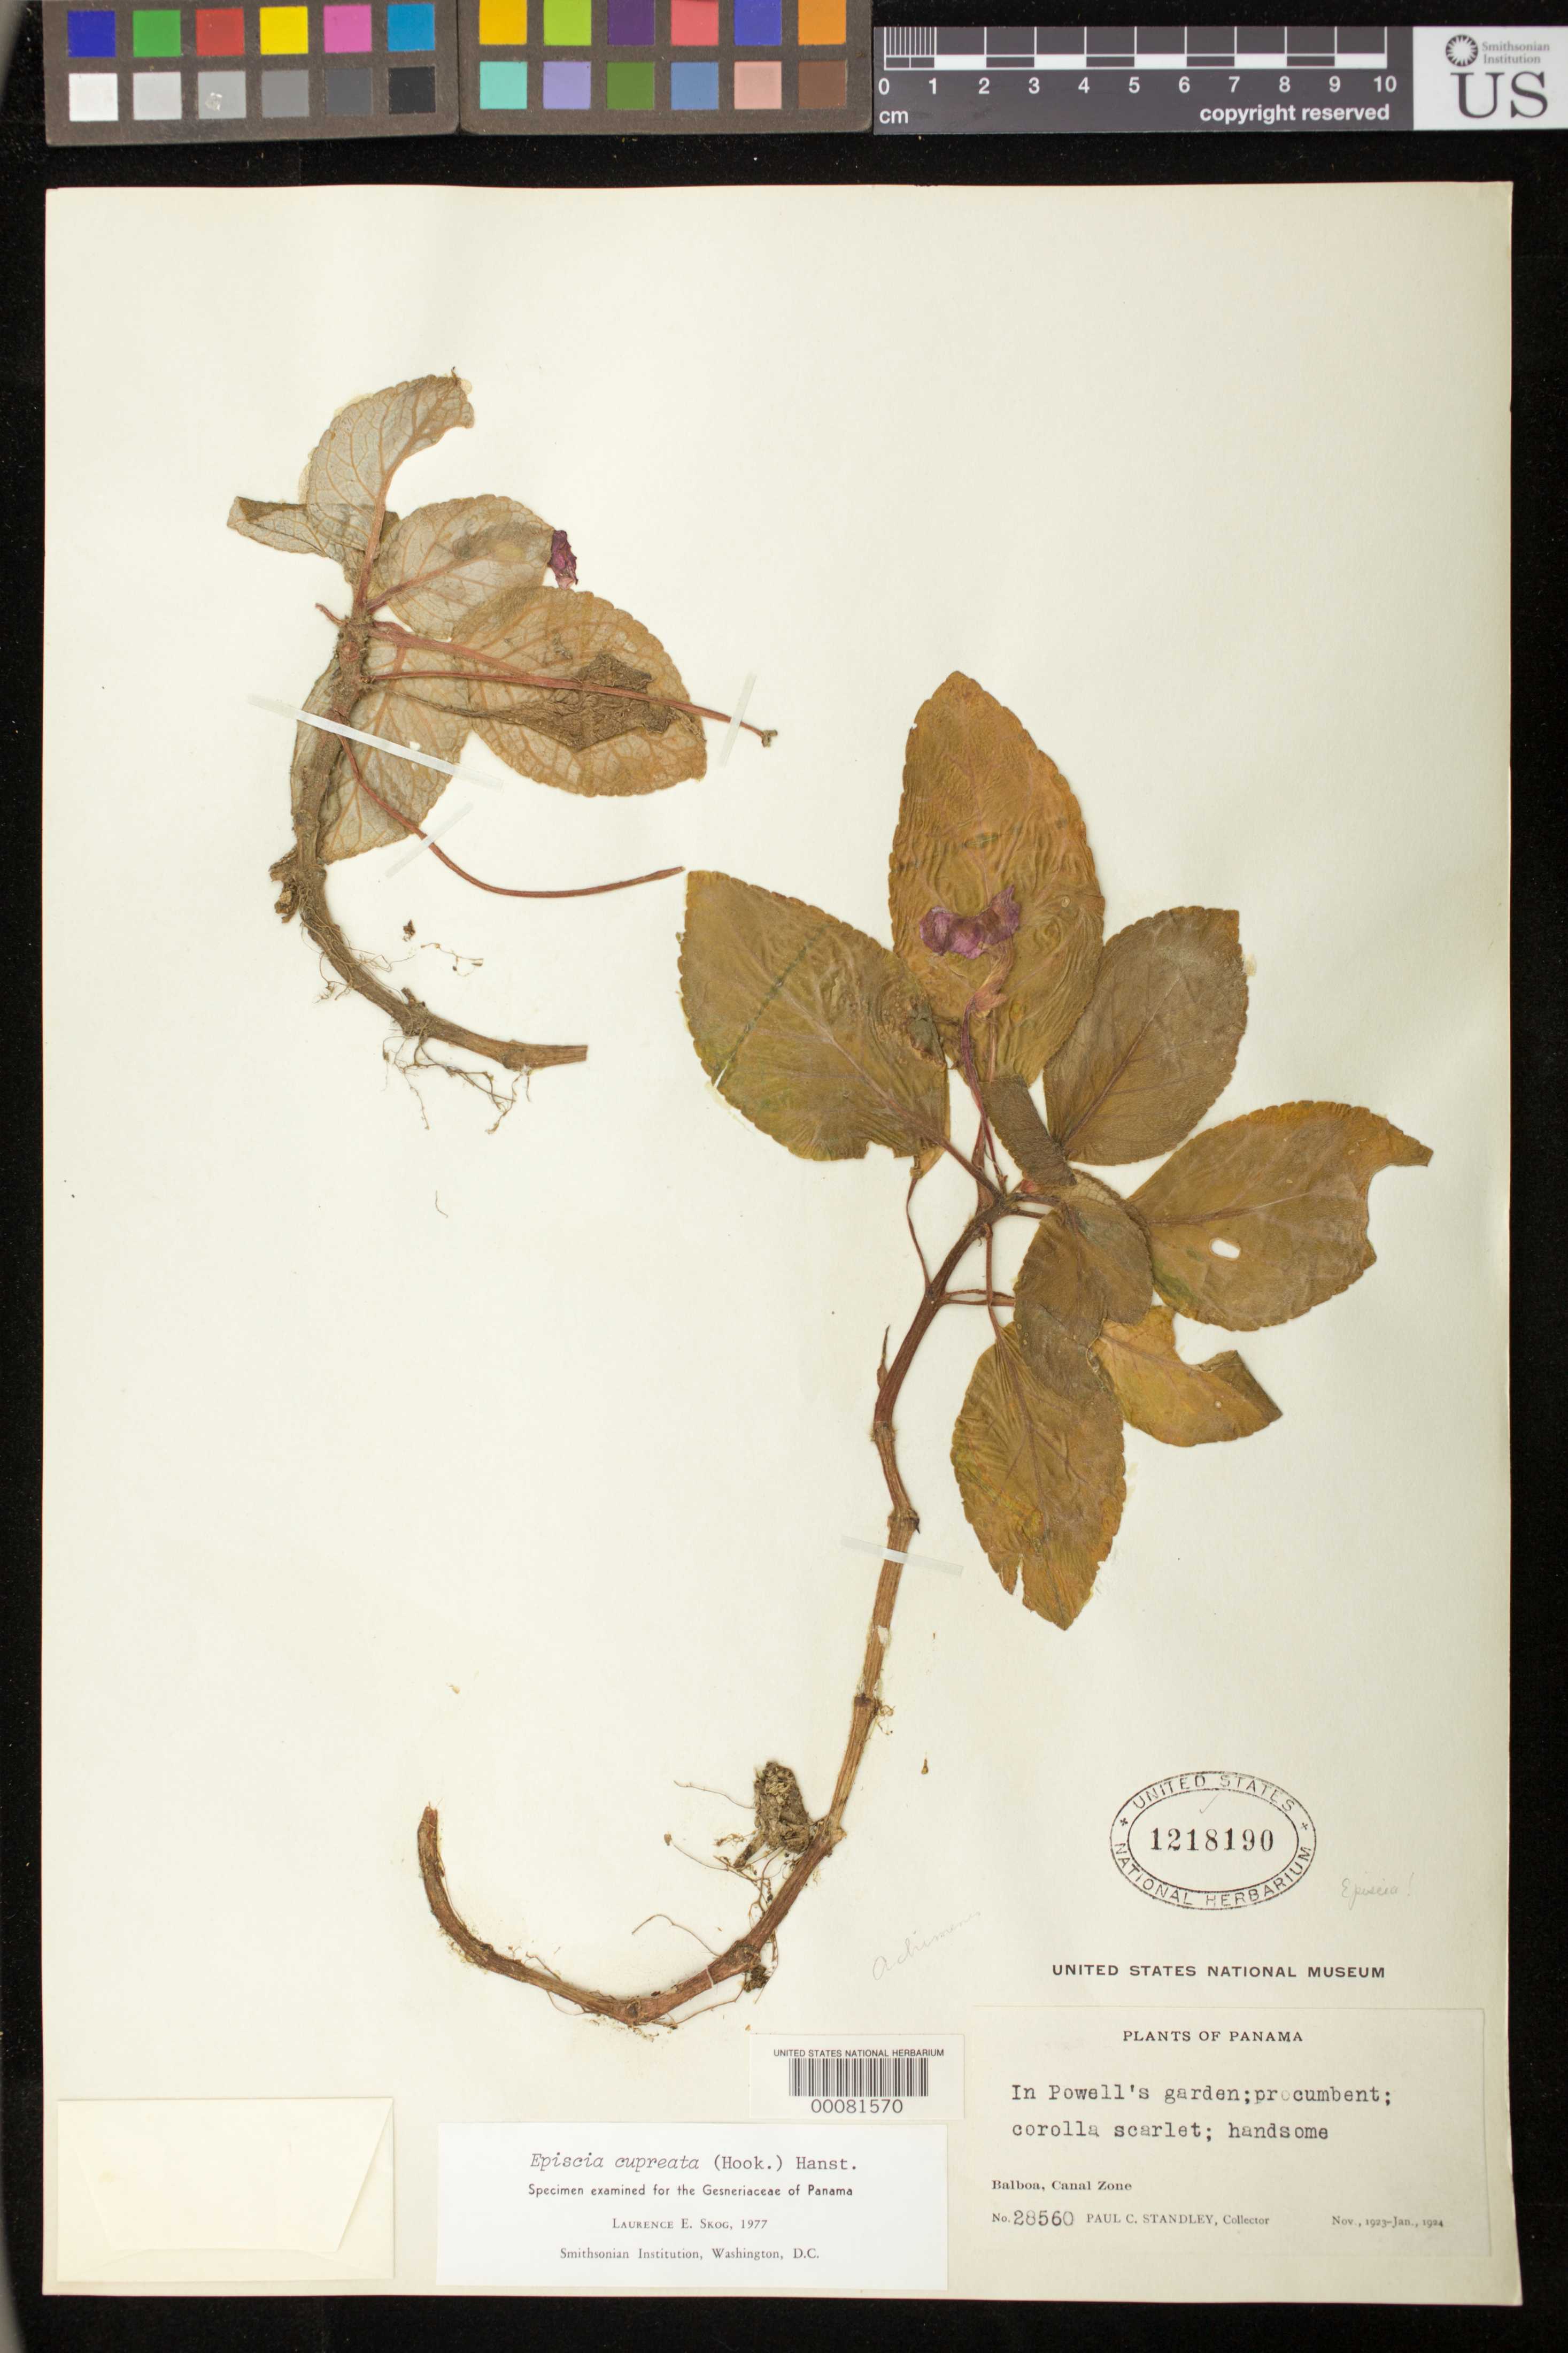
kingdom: Plantae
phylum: Tracheophyta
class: Magnoliopsida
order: Lamiales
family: Gesneriaceae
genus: Episcia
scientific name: Episcia cupreata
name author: (Hook.) Hanst.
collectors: P. C. Standley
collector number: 28560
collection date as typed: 1923-24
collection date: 1923/1924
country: Panama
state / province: Panamá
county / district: Canal Zone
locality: Balboa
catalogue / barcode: US 1218190